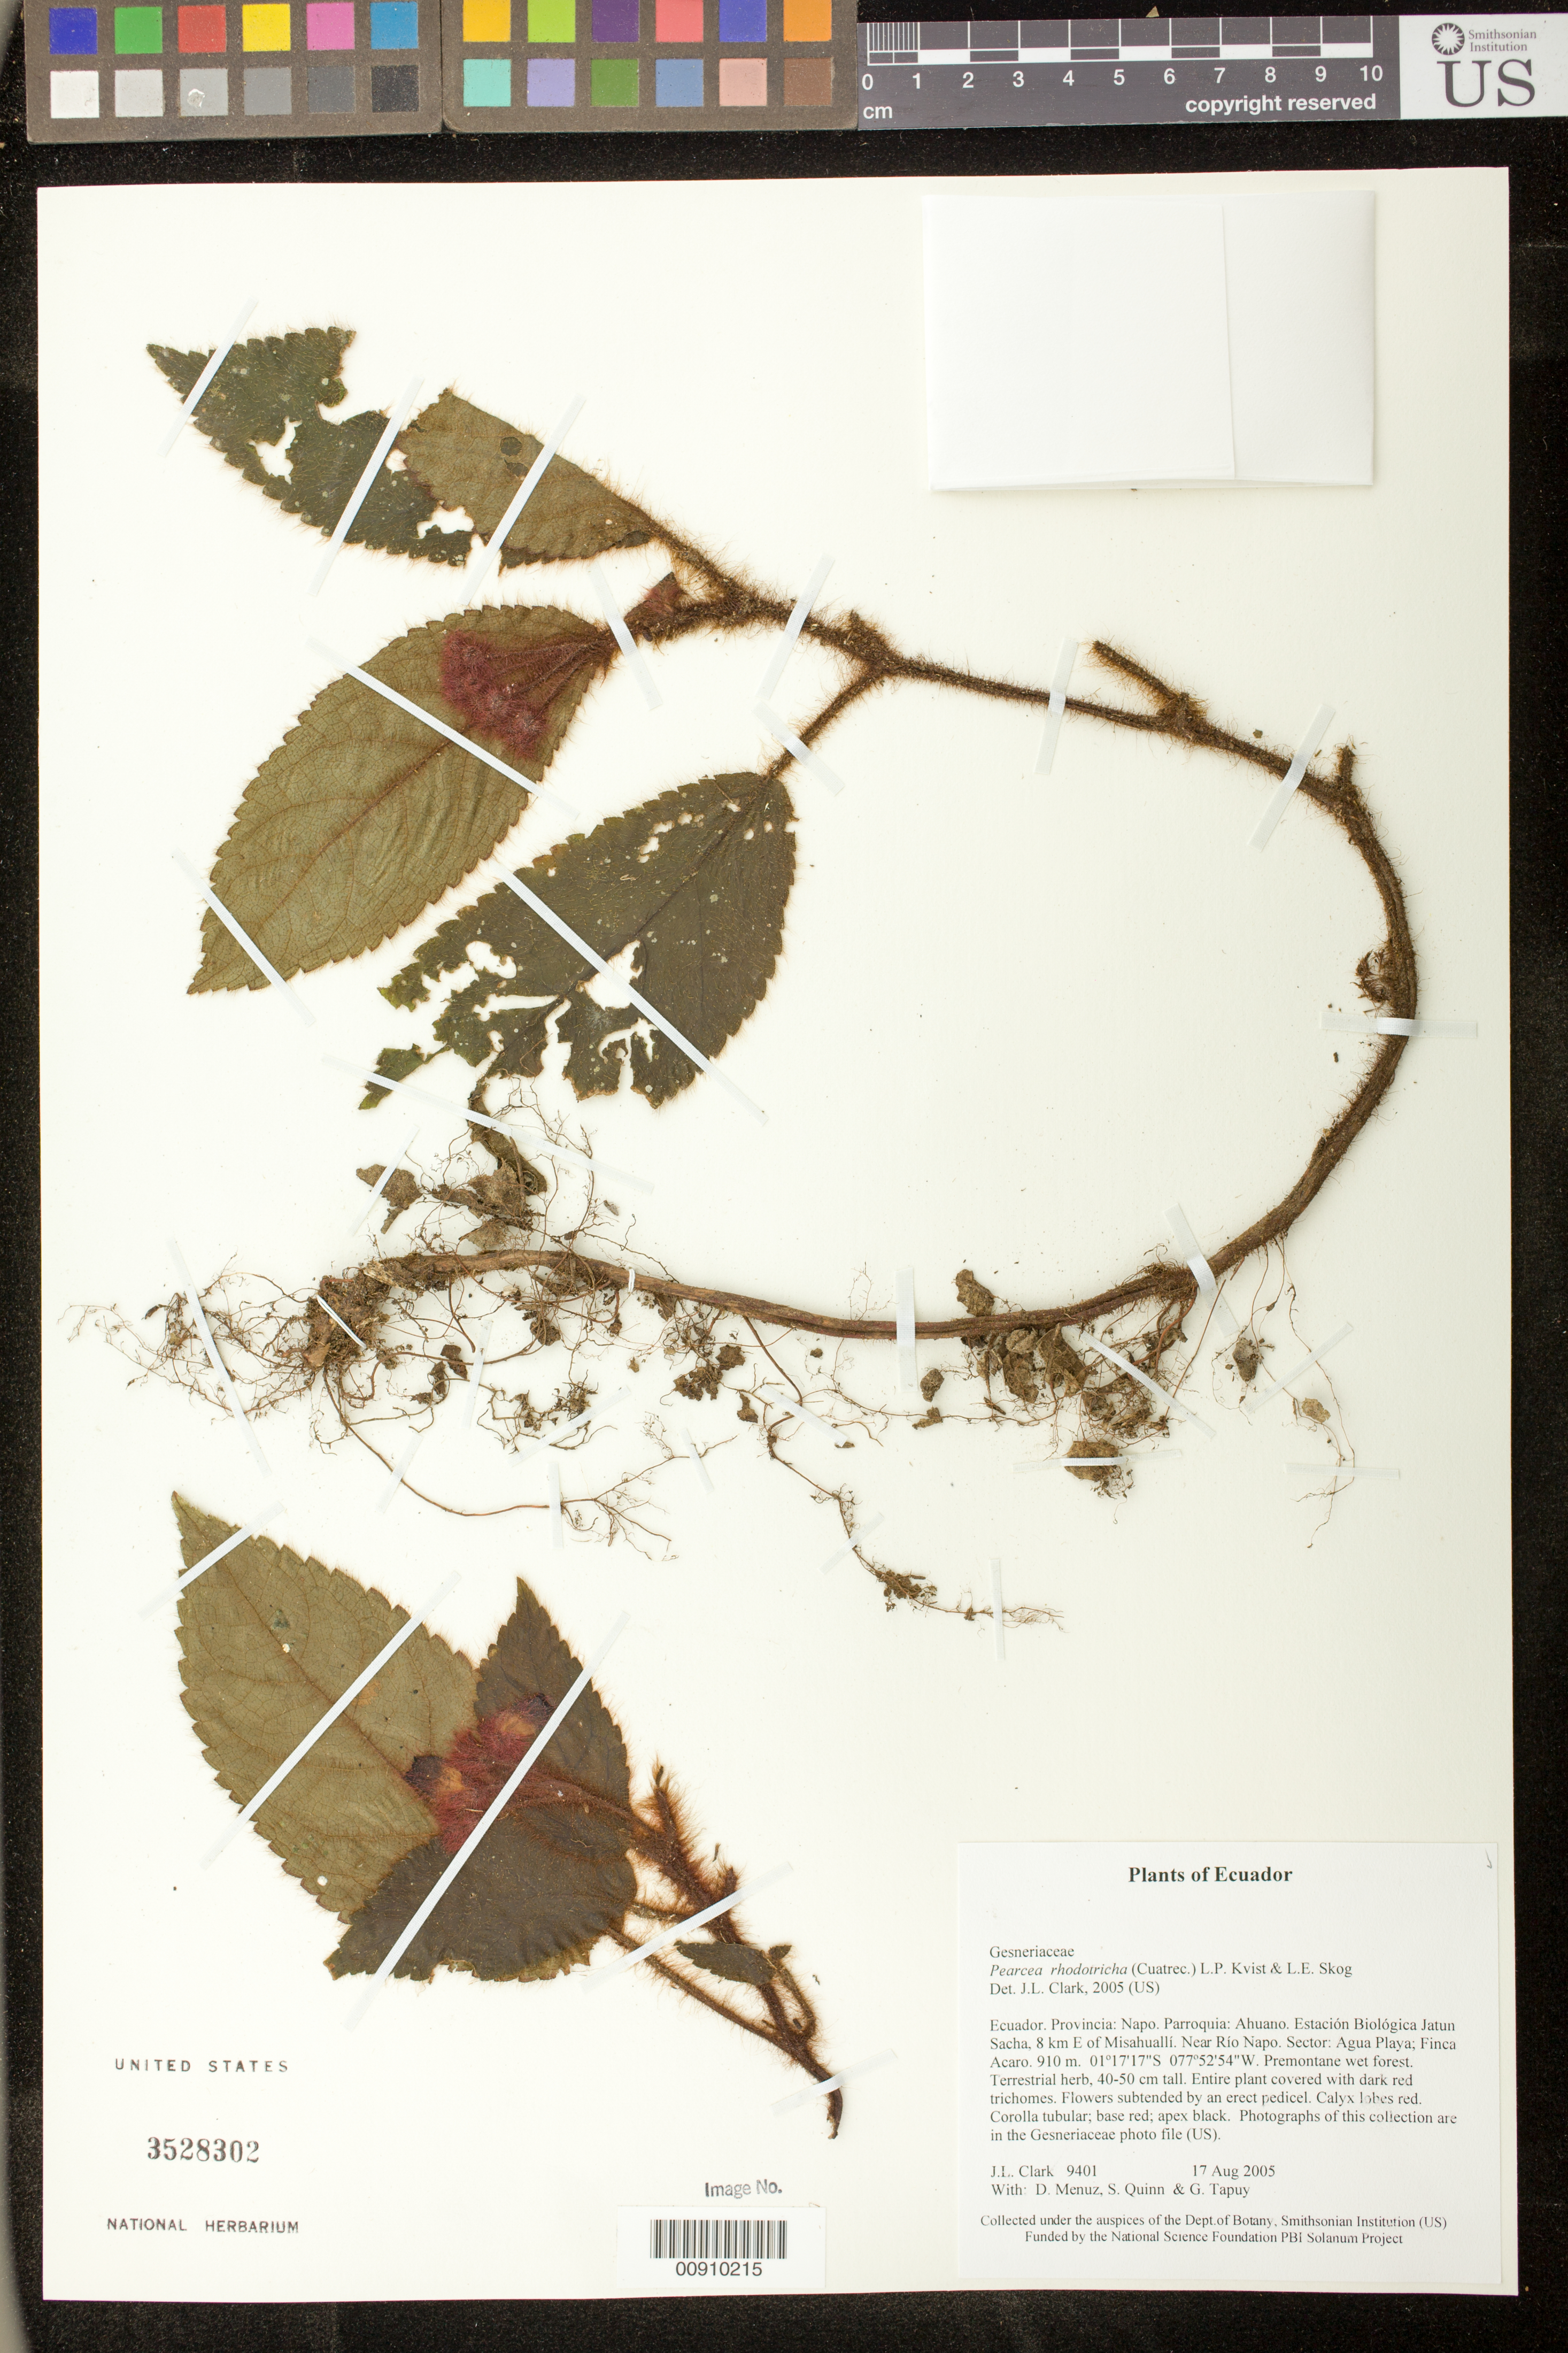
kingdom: Plantae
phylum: Tracheophyta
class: Magnoliopsida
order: Lamiales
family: Gesneriaceae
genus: Pearcea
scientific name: Pearcea rhodotricha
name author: (Cuatrec.) L.P. Kvist & L.E. Skog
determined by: Clark, J. L., (SEL), The Marie Selby Botanical Garden (UNITED STATES)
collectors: J. L. Clark, D. Menuz, S. Quinn & G. Tapuy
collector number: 9401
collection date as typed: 17 Aug 2005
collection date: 2005-08-17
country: Ecuador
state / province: Napo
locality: Parroquia: Ahuano. Estación Biológica Jatun Sacha, 8 km E of Misahuallí. Near Río Napo. Sector: Agua Playa; Finca Acaro.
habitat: Premontane wet forest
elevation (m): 910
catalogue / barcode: US 3528302